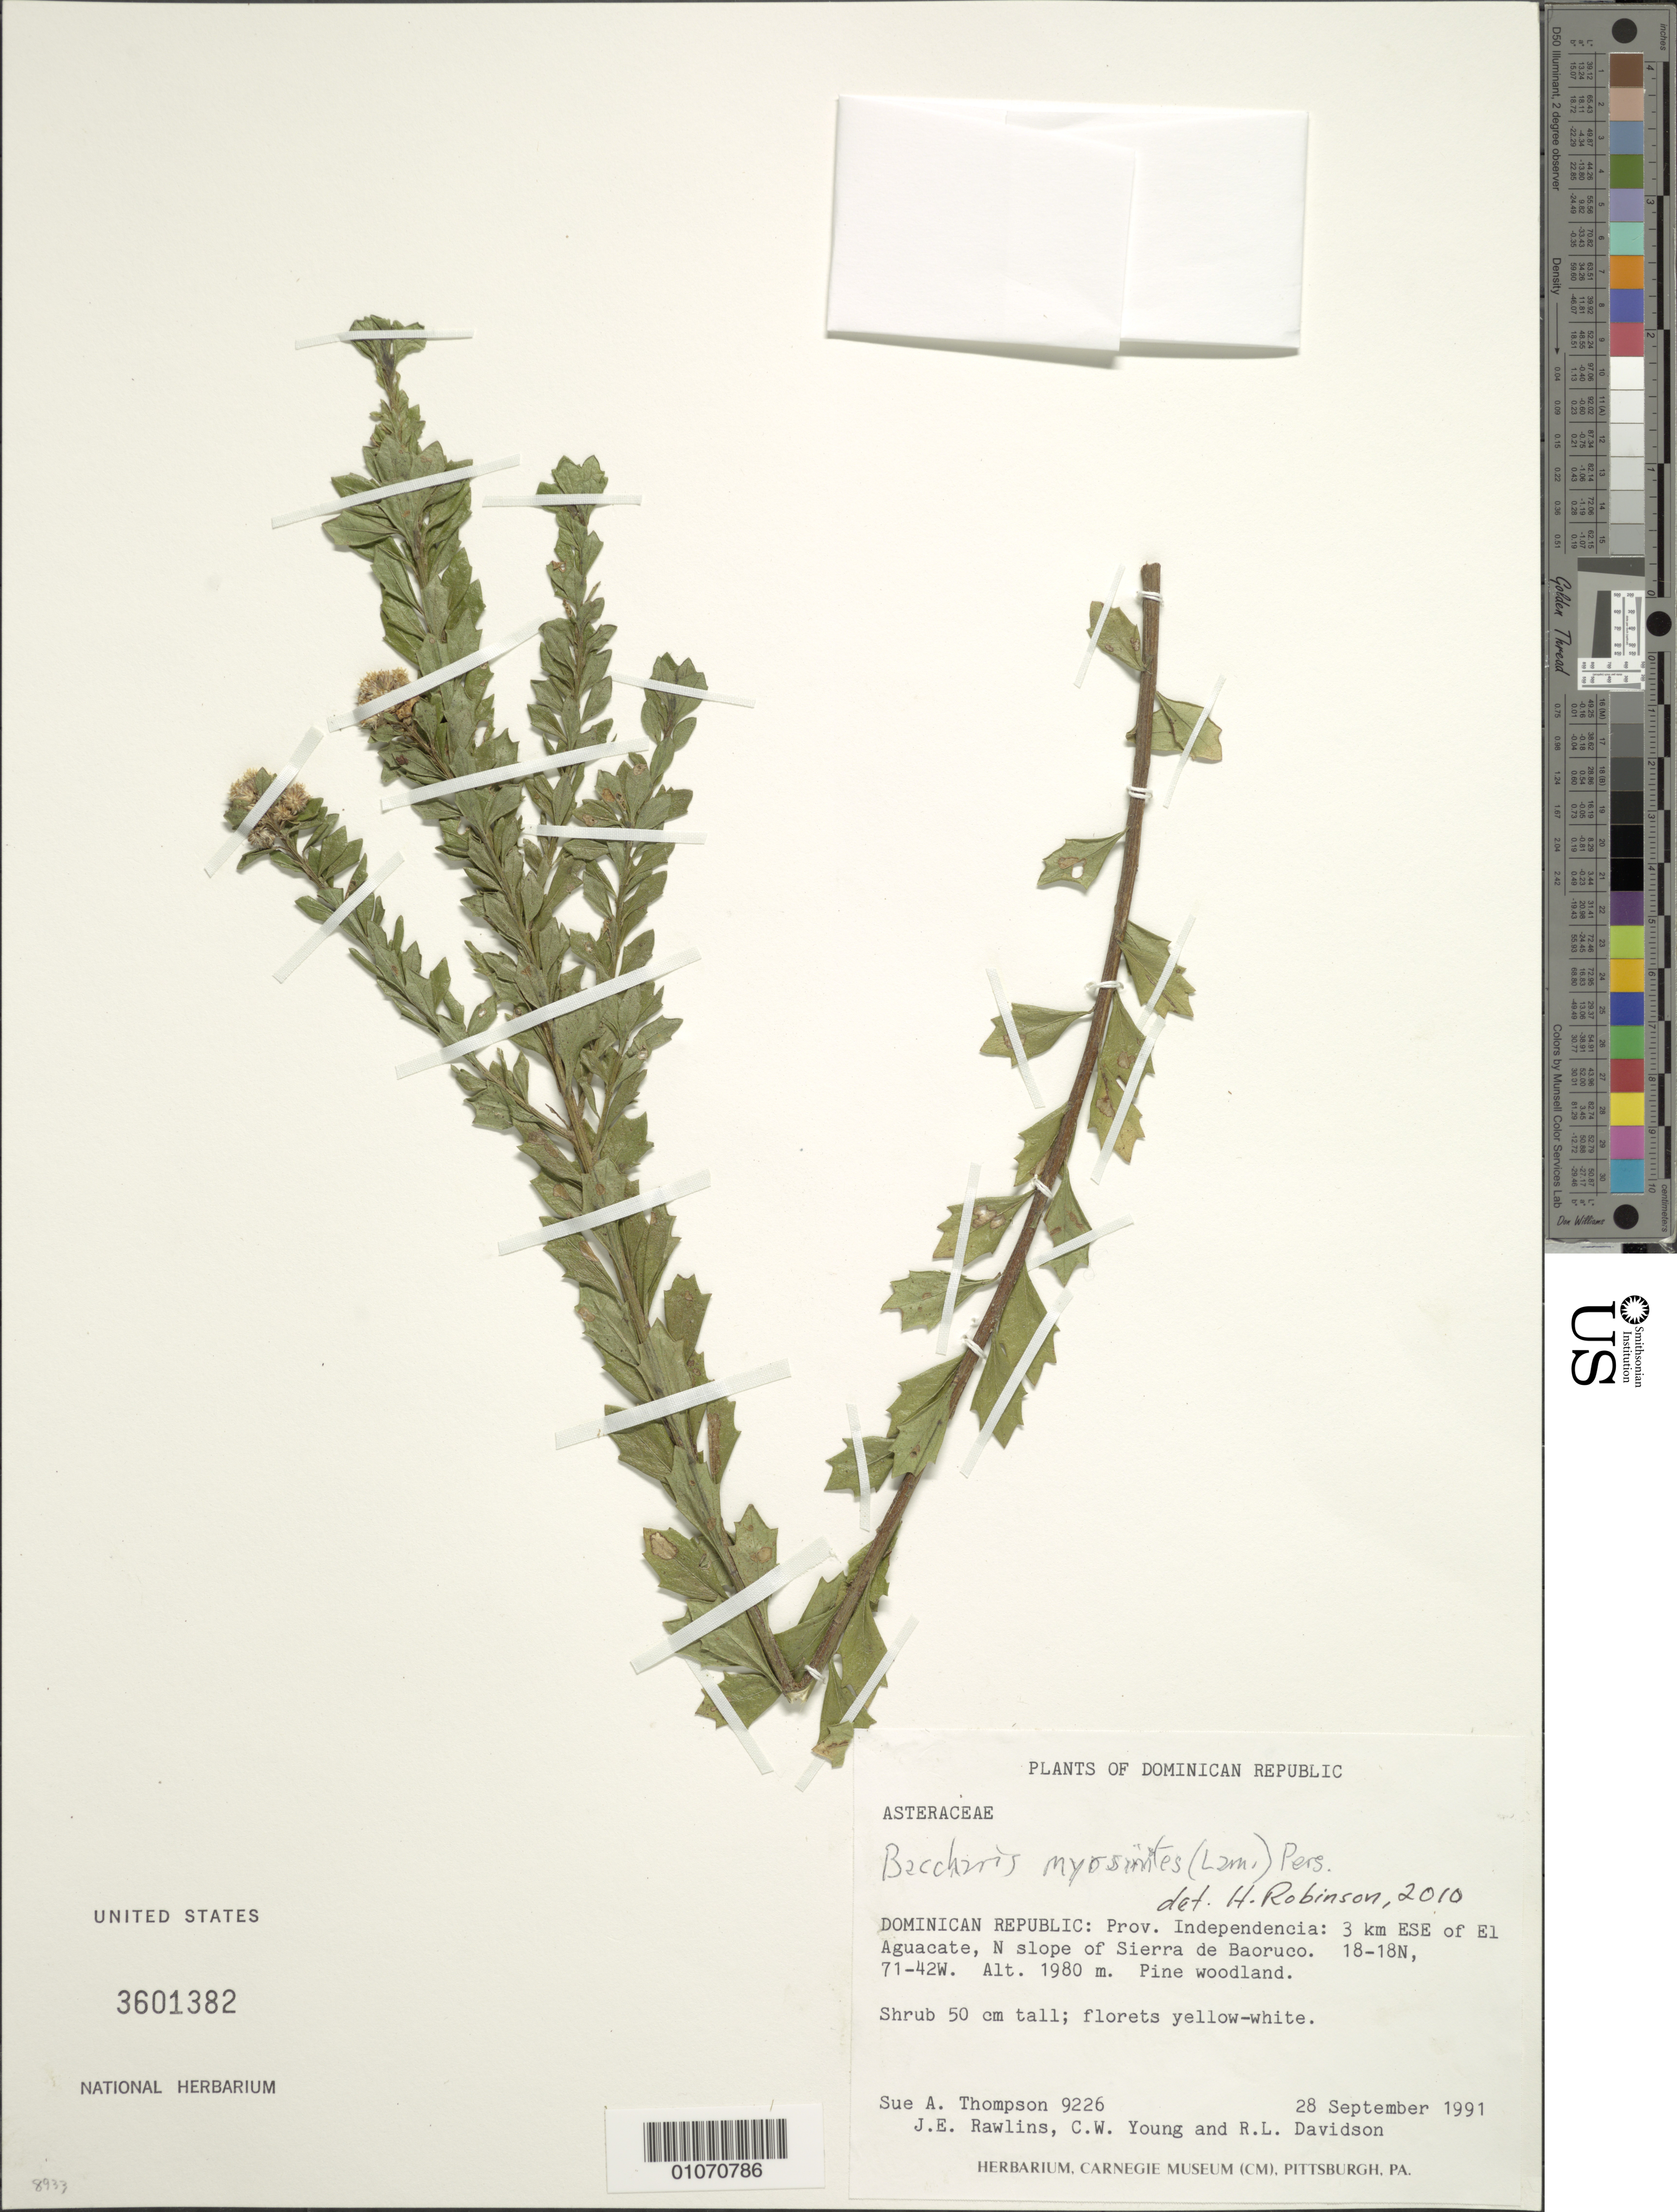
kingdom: Plantae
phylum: Tracheophyta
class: Magnoliopsida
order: Asterales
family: Asteraceae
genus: Baccharis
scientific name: Baccharis myrsinites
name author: Pers.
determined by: Robinson, Harold E., (US)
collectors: S. A. Thompson, J. Rawlins, C. Young & R. Davidson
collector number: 9226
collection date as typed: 28 Sep 1991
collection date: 1991-09-28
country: Dominican Republic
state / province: Independencia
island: Hispaniola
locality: El Aguacate, 3 km ESE of; N slope of Sierra de Baoruco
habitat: Pine woodland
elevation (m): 1980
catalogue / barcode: US 3601382